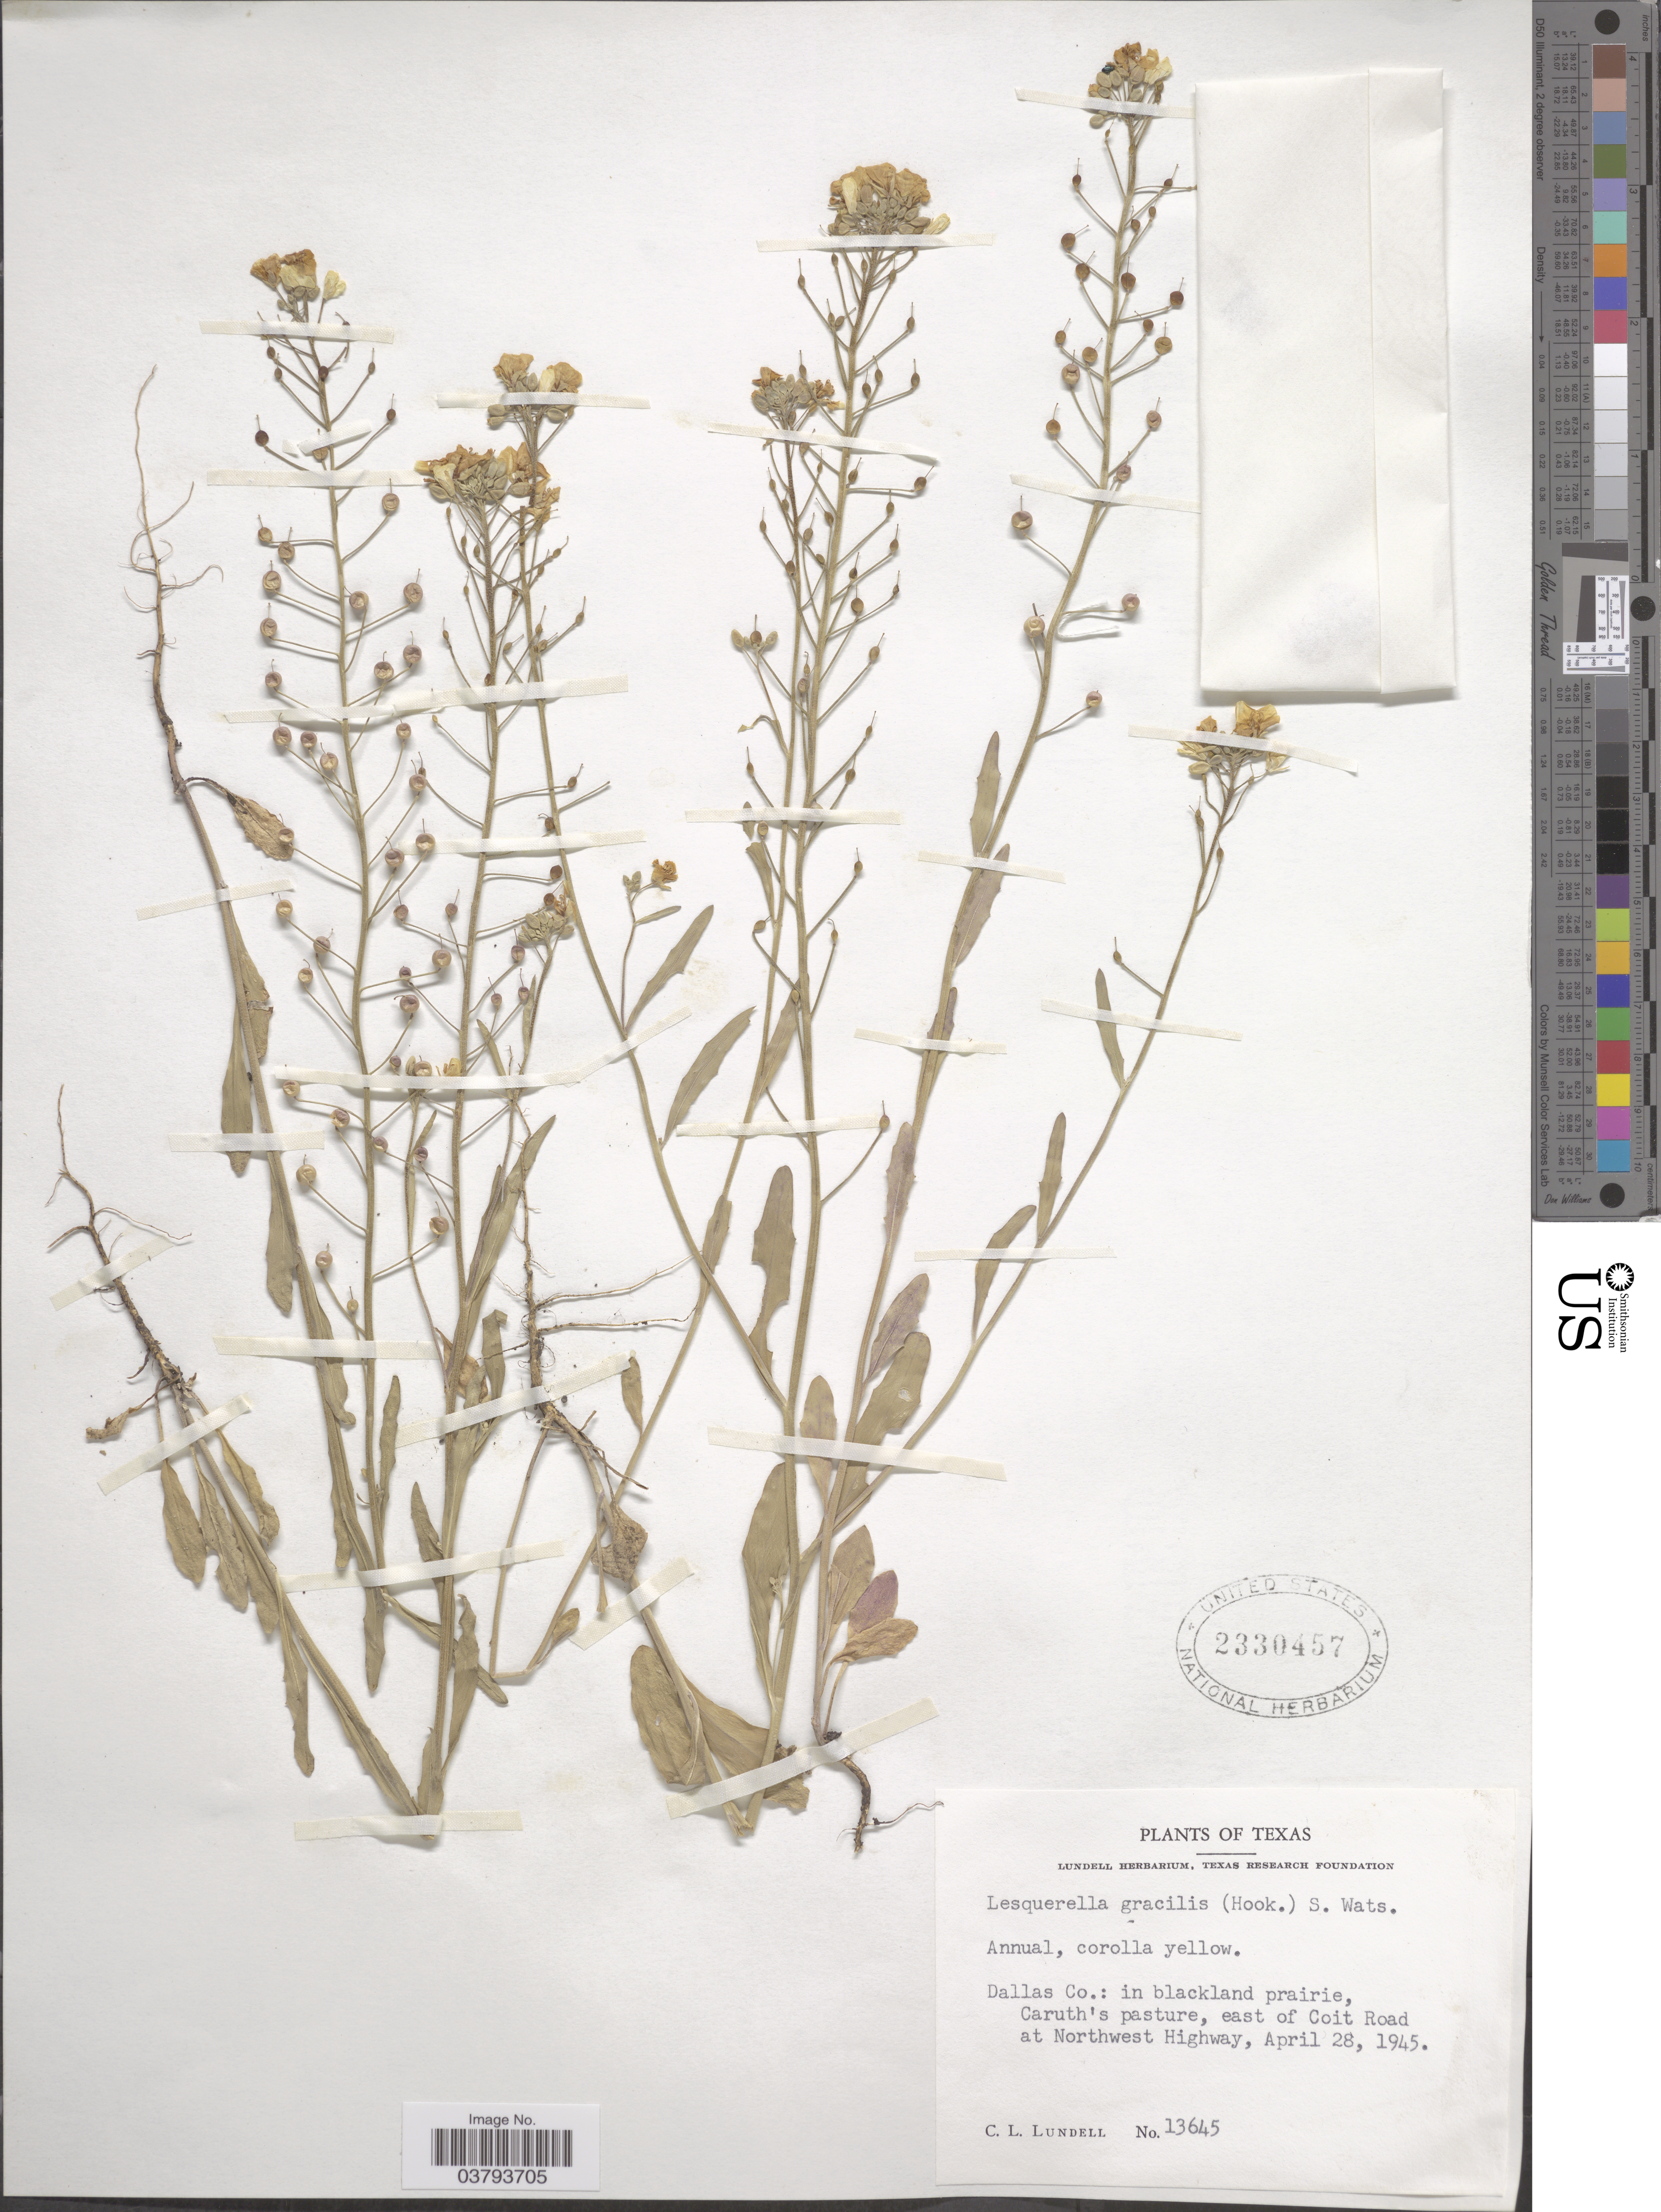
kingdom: Plantae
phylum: Tracheophyta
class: Magnoliopsida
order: Brassicales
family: Brassicaceae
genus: Lesquerella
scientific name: Lesquerella gracilis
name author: (Hook.) S. Watson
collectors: C. L. Lundell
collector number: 13645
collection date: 1945-04-28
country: United States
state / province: Texas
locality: Dallas Co.: in blackland prairie, Caruth's pasture, east of Coit Road at Northwest Highway.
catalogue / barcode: US 2330457